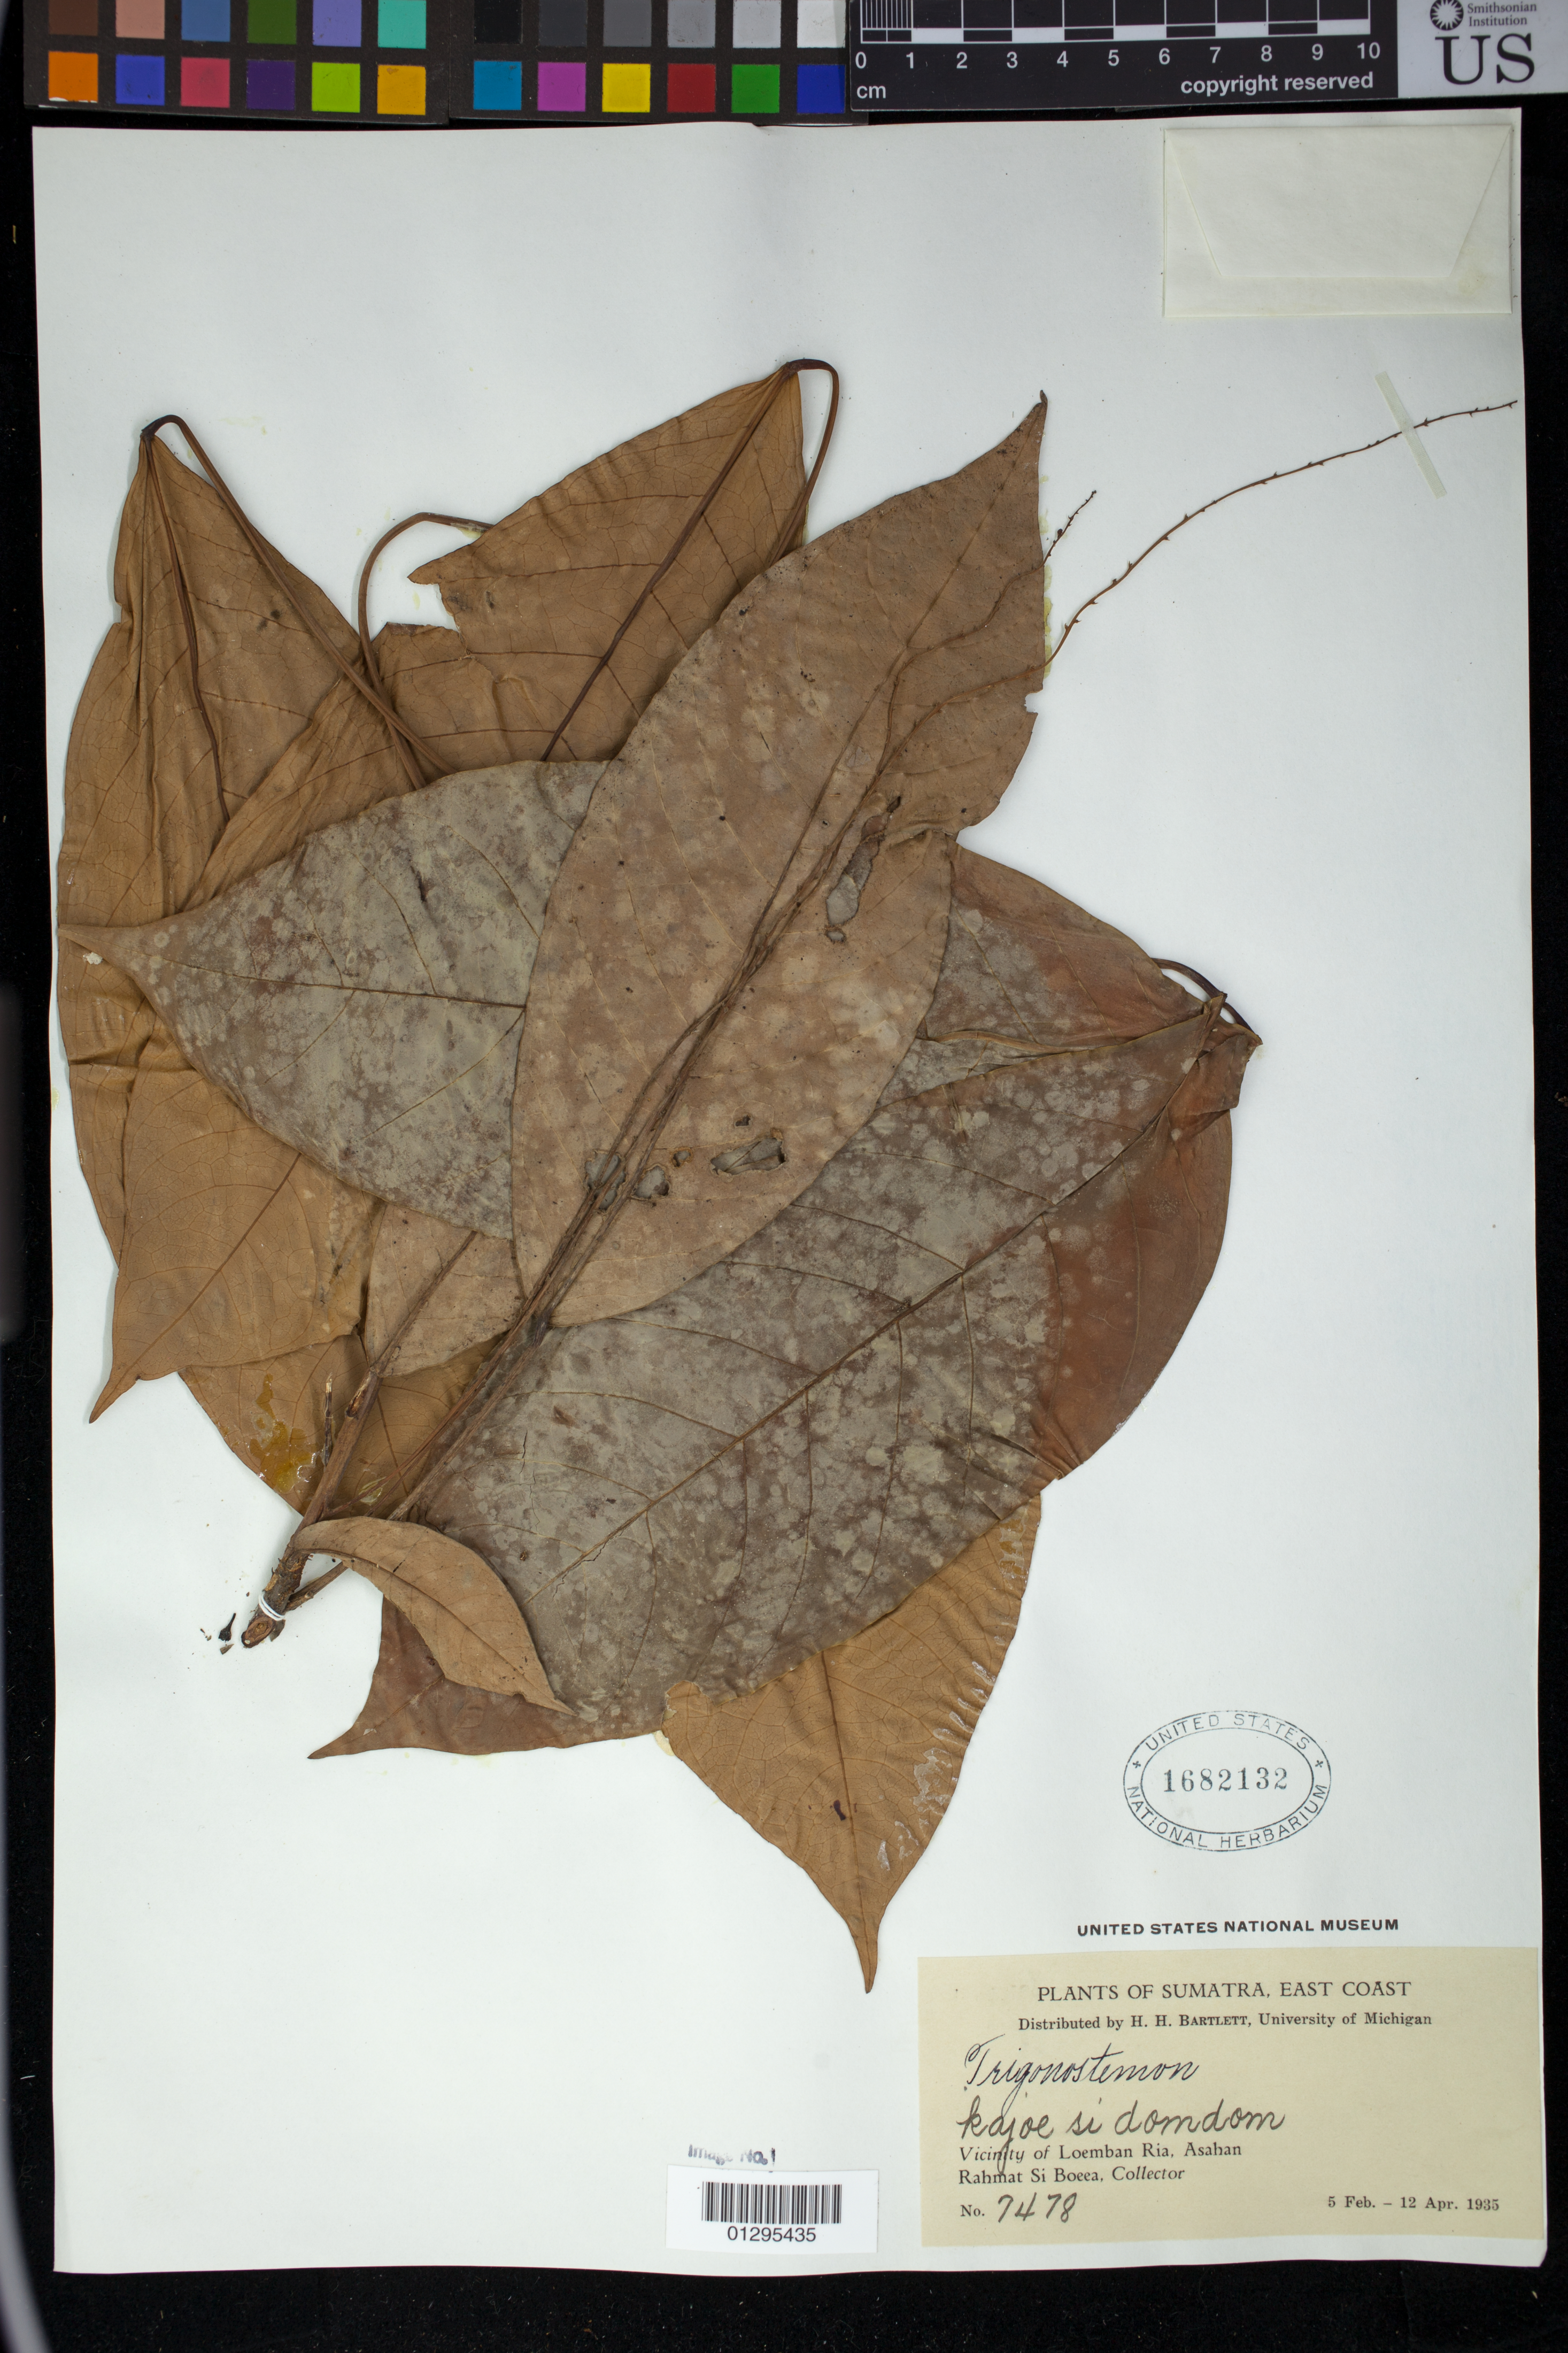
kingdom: Plantae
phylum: Tracheophyta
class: Magnoliopsida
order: Malpighiales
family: Euphorbiaceae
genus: Trigonostemon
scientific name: Trigonostemon sp.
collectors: Rahmat Si Boeea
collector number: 7478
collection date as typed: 05 Feb 1935 to 12 Apr 1935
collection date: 1935-02-05/1935-04-12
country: Indonesia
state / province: Sumatra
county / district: Sumatera Utara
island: Sumatra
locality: Vicinity of Loemban Ria, Asahan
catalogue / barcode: US 1682132